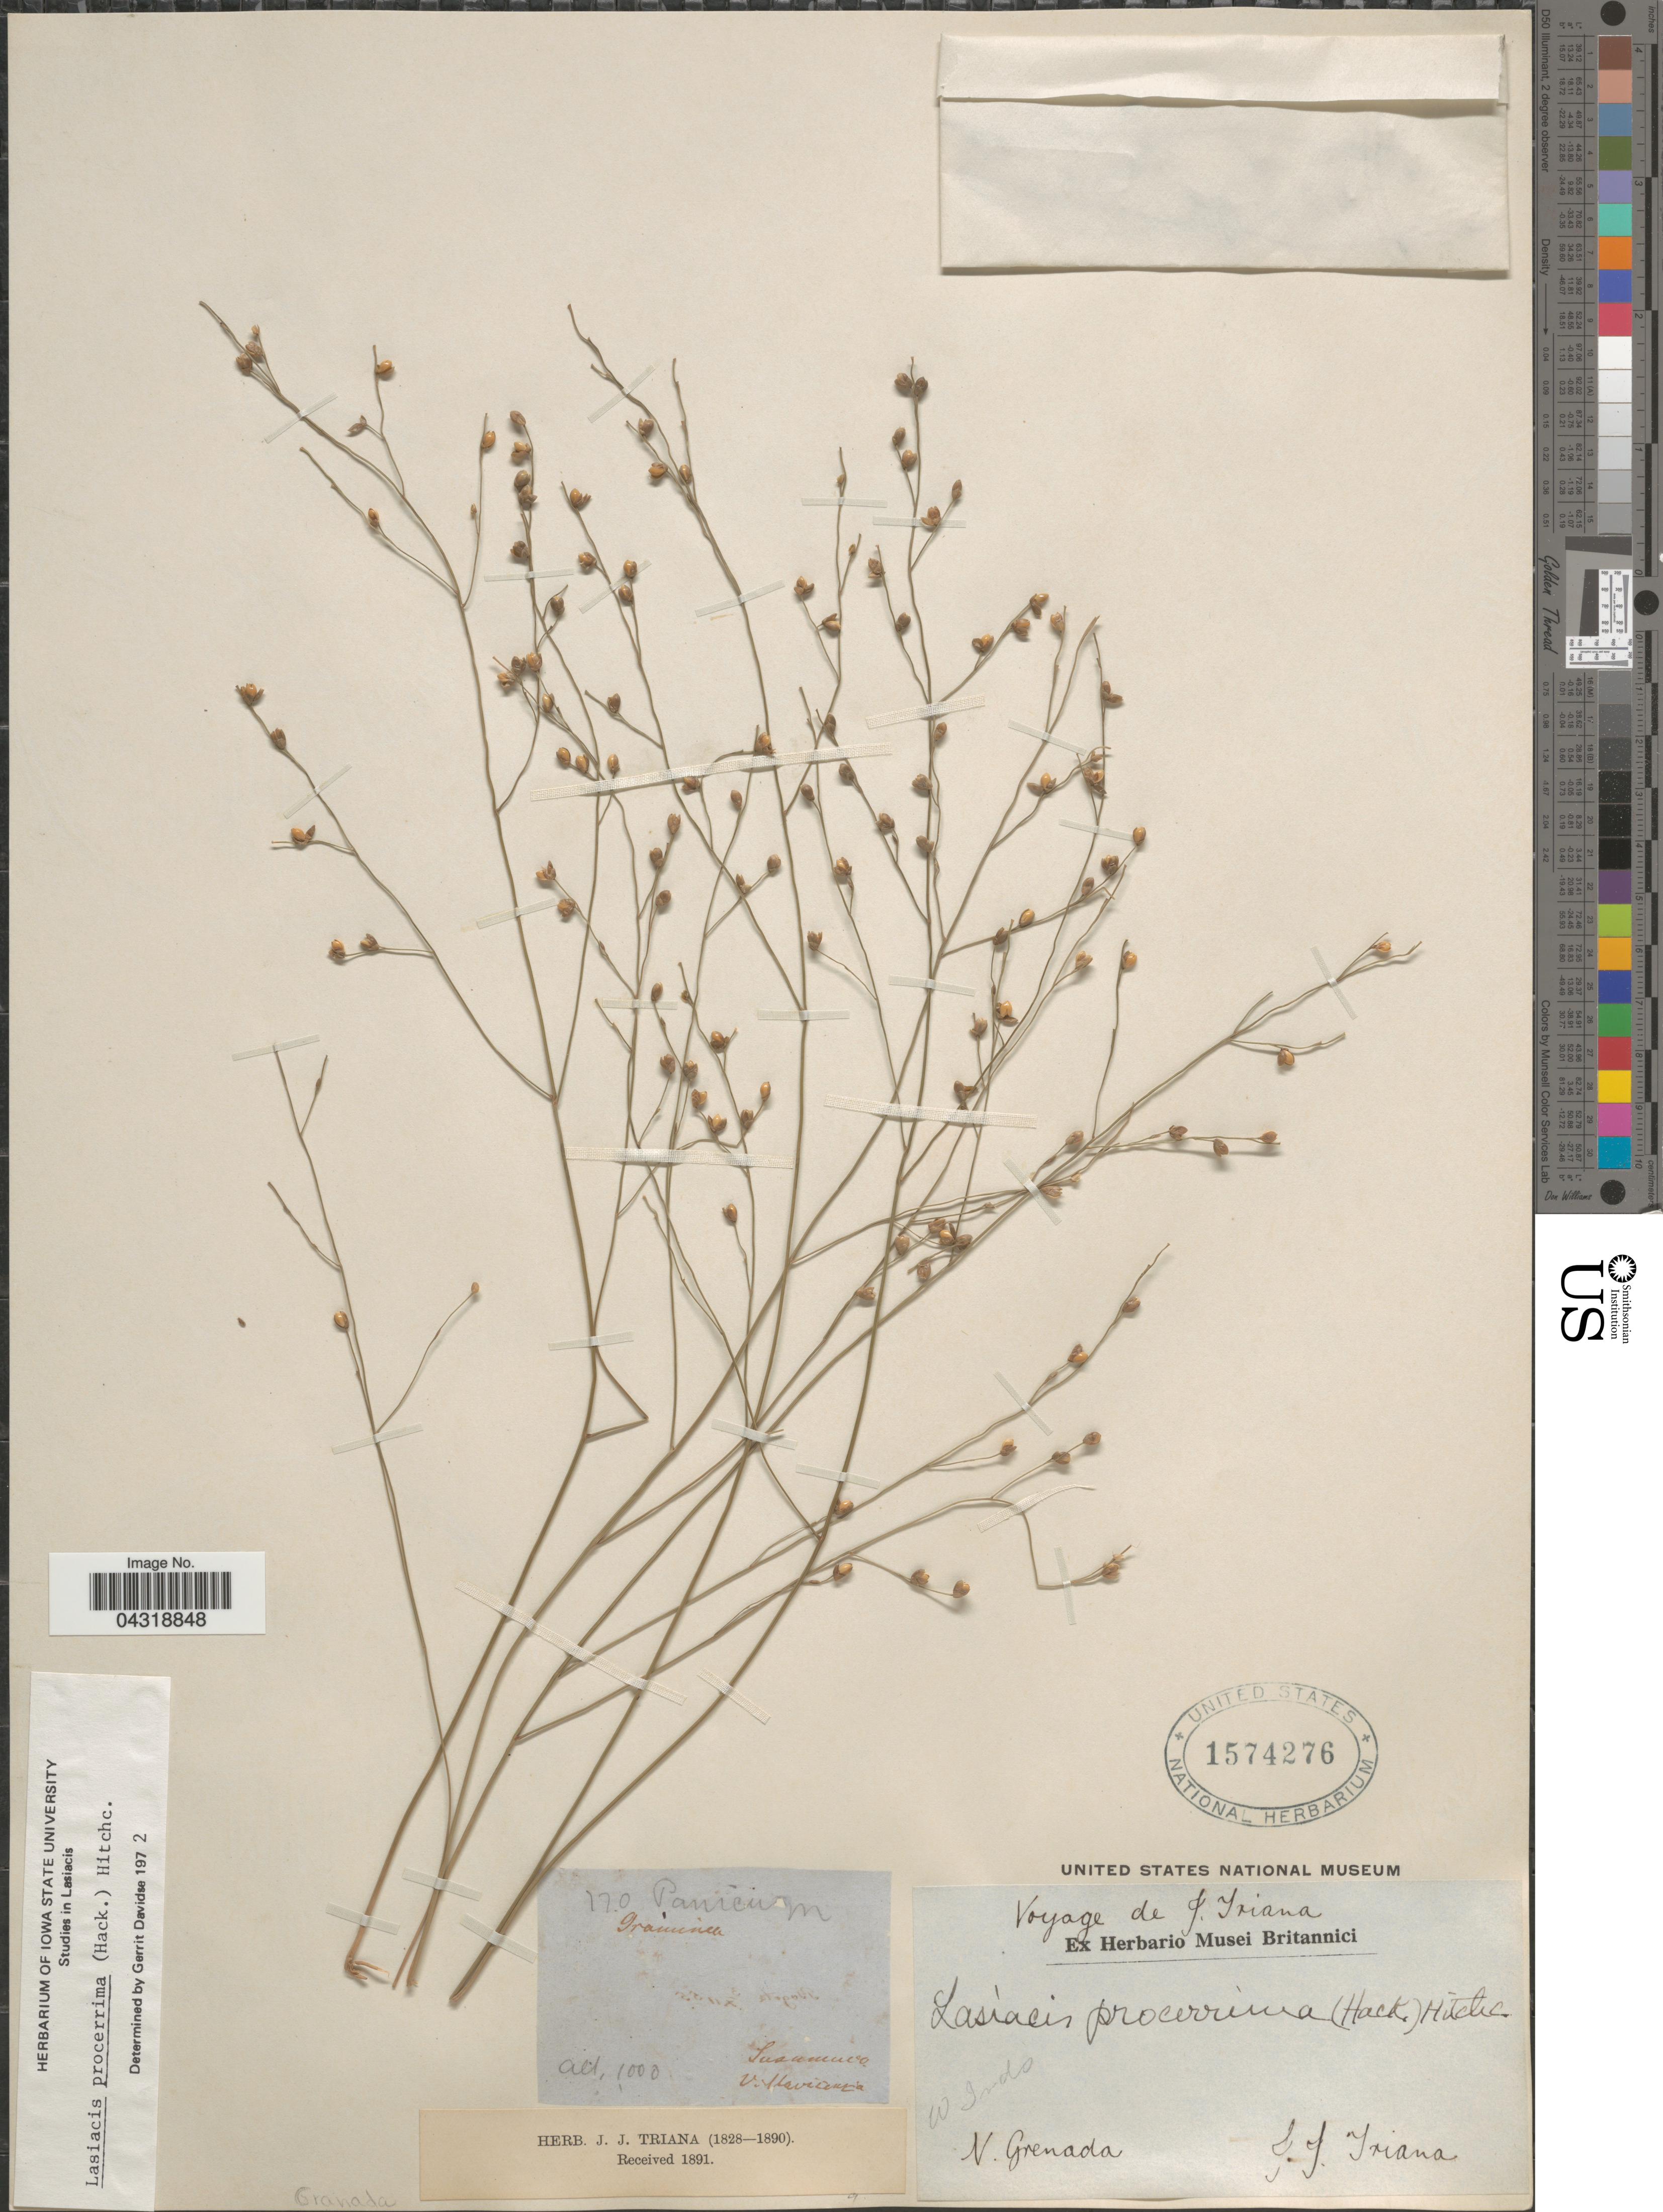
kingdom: Plantae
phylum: Tracheophyta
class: Liliopsida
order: Poales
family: Poaceae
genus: Lasiacis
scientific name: Lasiacis procerrima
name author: (Hack.) Hitchc.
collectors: J. J. Triana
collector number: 170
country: Colombia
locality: N. Grenada. Voyage de J. Triana.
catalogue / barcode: US 1574276